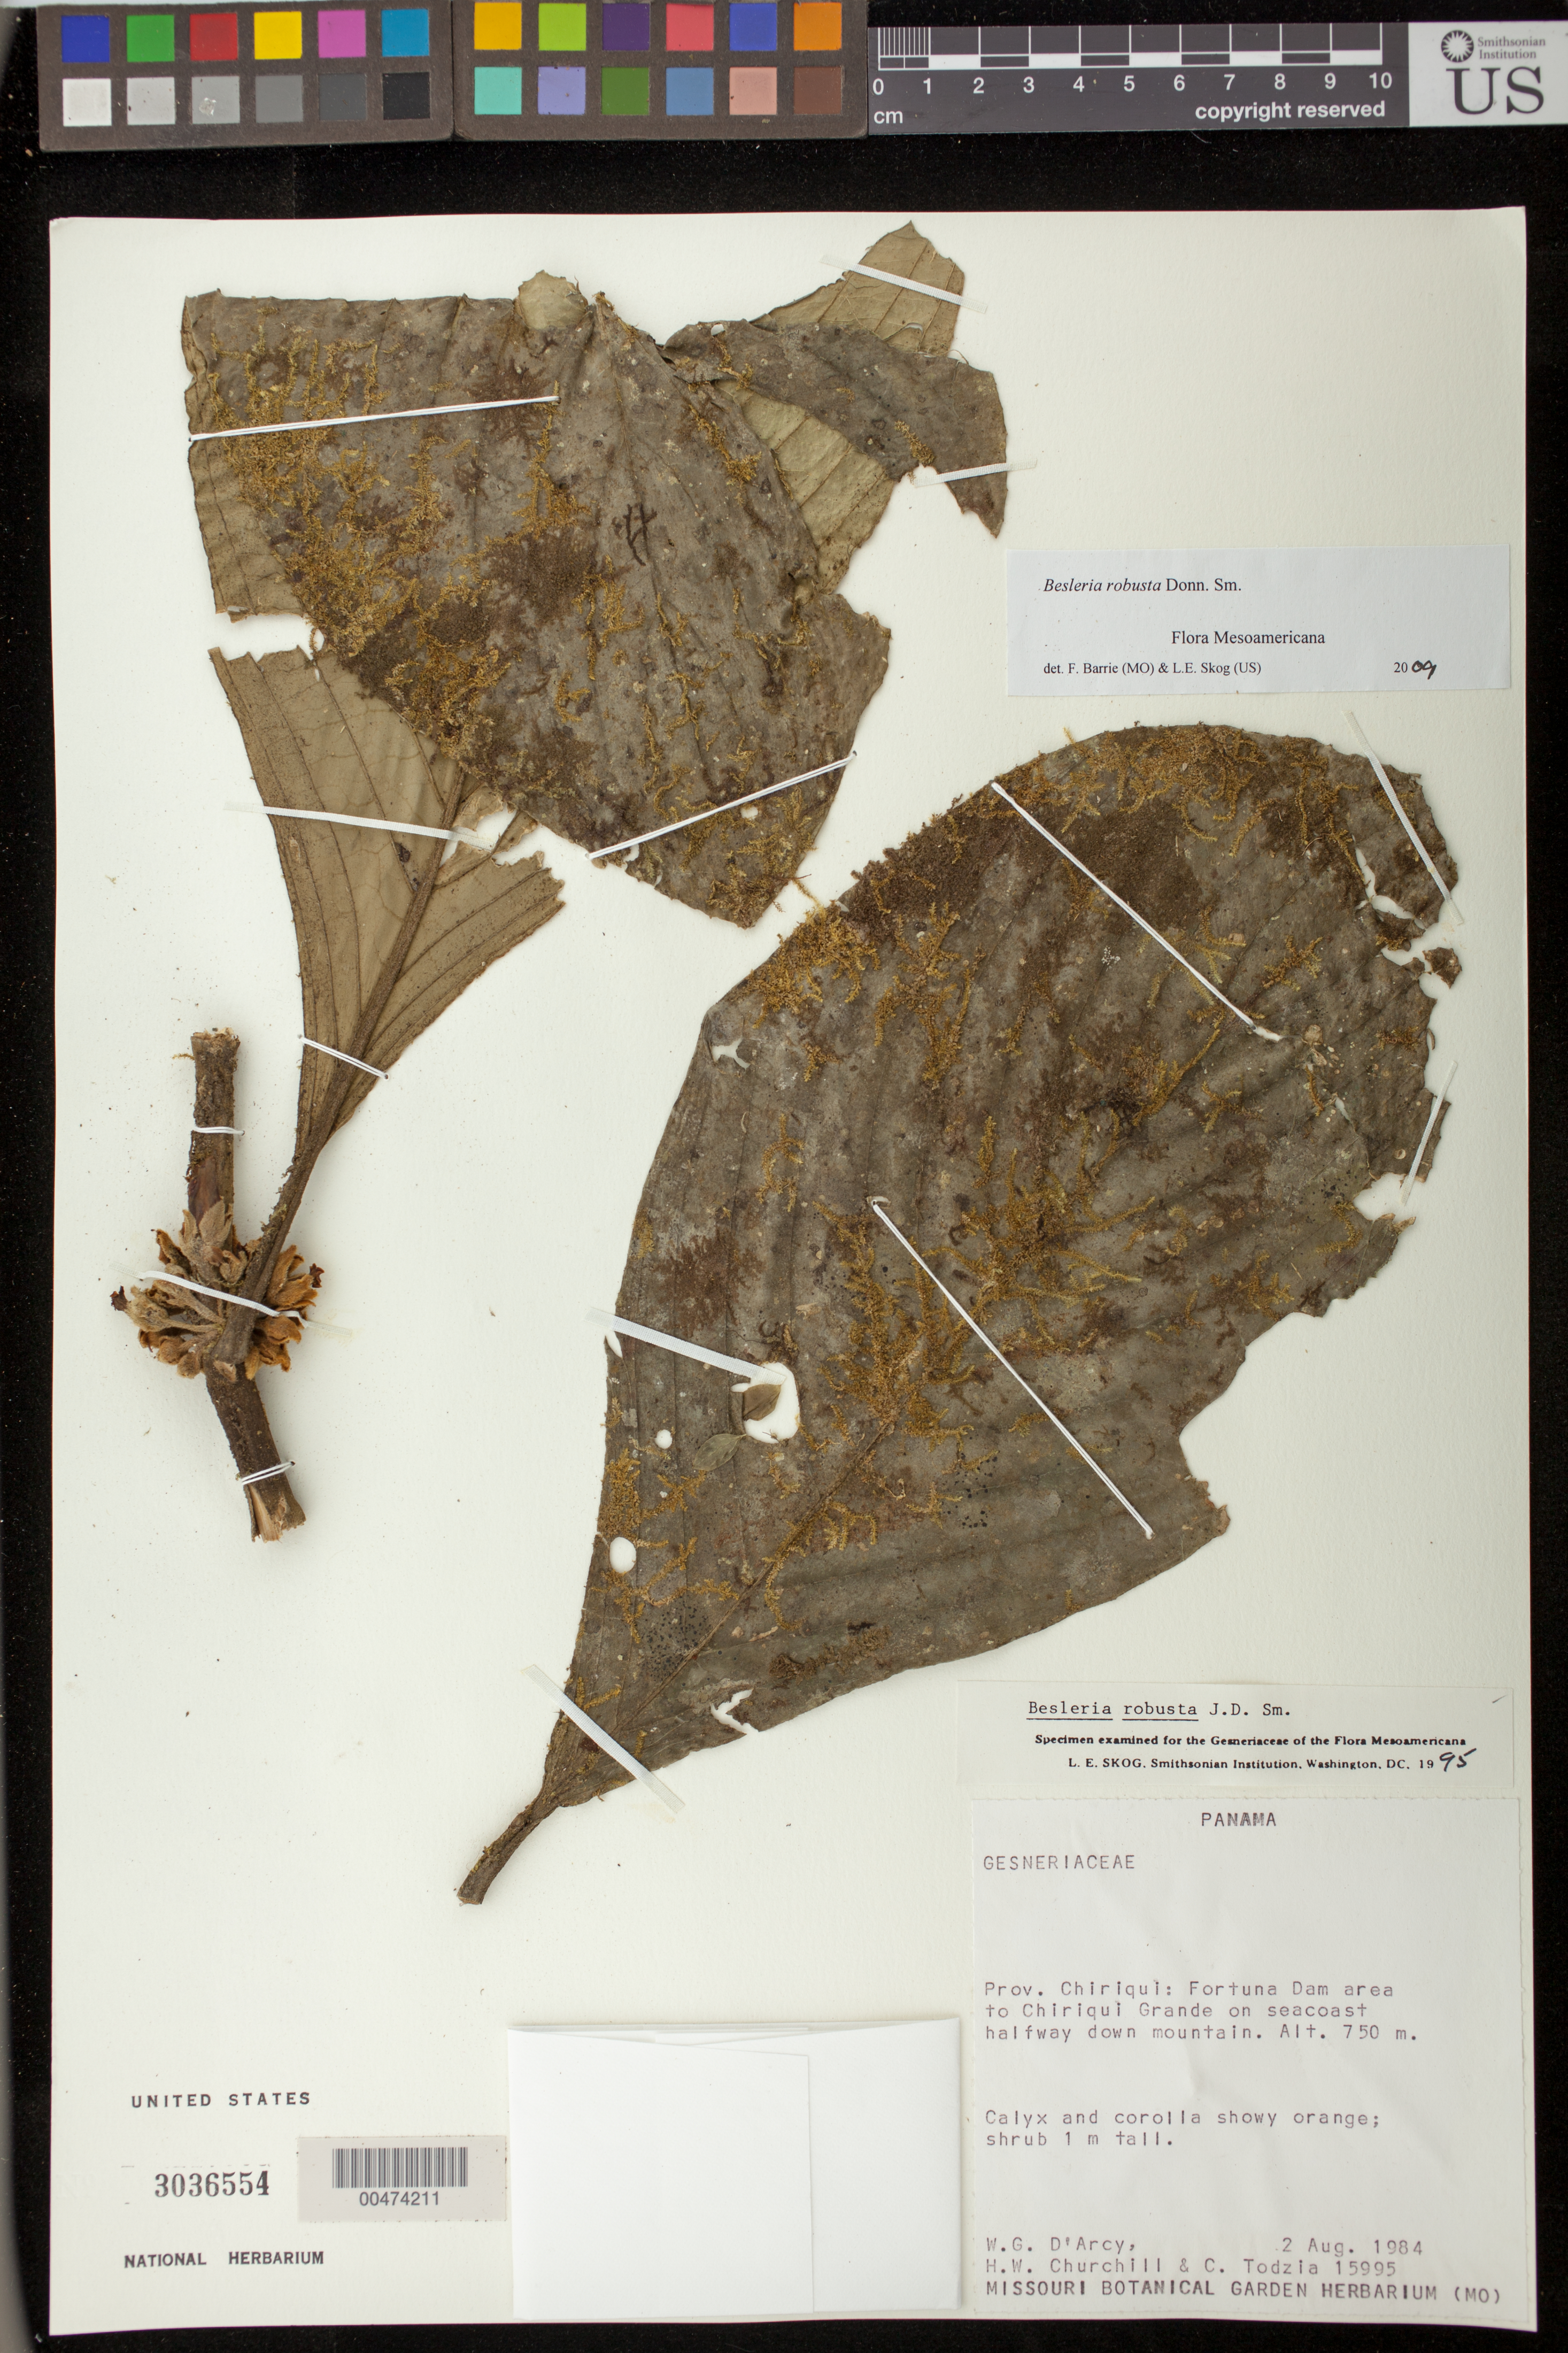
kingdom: Plantae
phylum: Tracheophyta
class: Magnoliopsida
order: Lamiales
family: Gesneriaceae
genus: Besleria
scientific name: Besleria robusta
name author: Donn. Sm.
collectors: W. G. D'Arcy, H. Churchill & C. A. Todzia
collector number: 15995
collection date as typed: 02 Aug 1984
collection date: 1984-08-02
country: Panama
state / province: Chiriquí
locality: Fortuna Dam area to Chiriqui Grande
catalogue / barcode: US 3036554